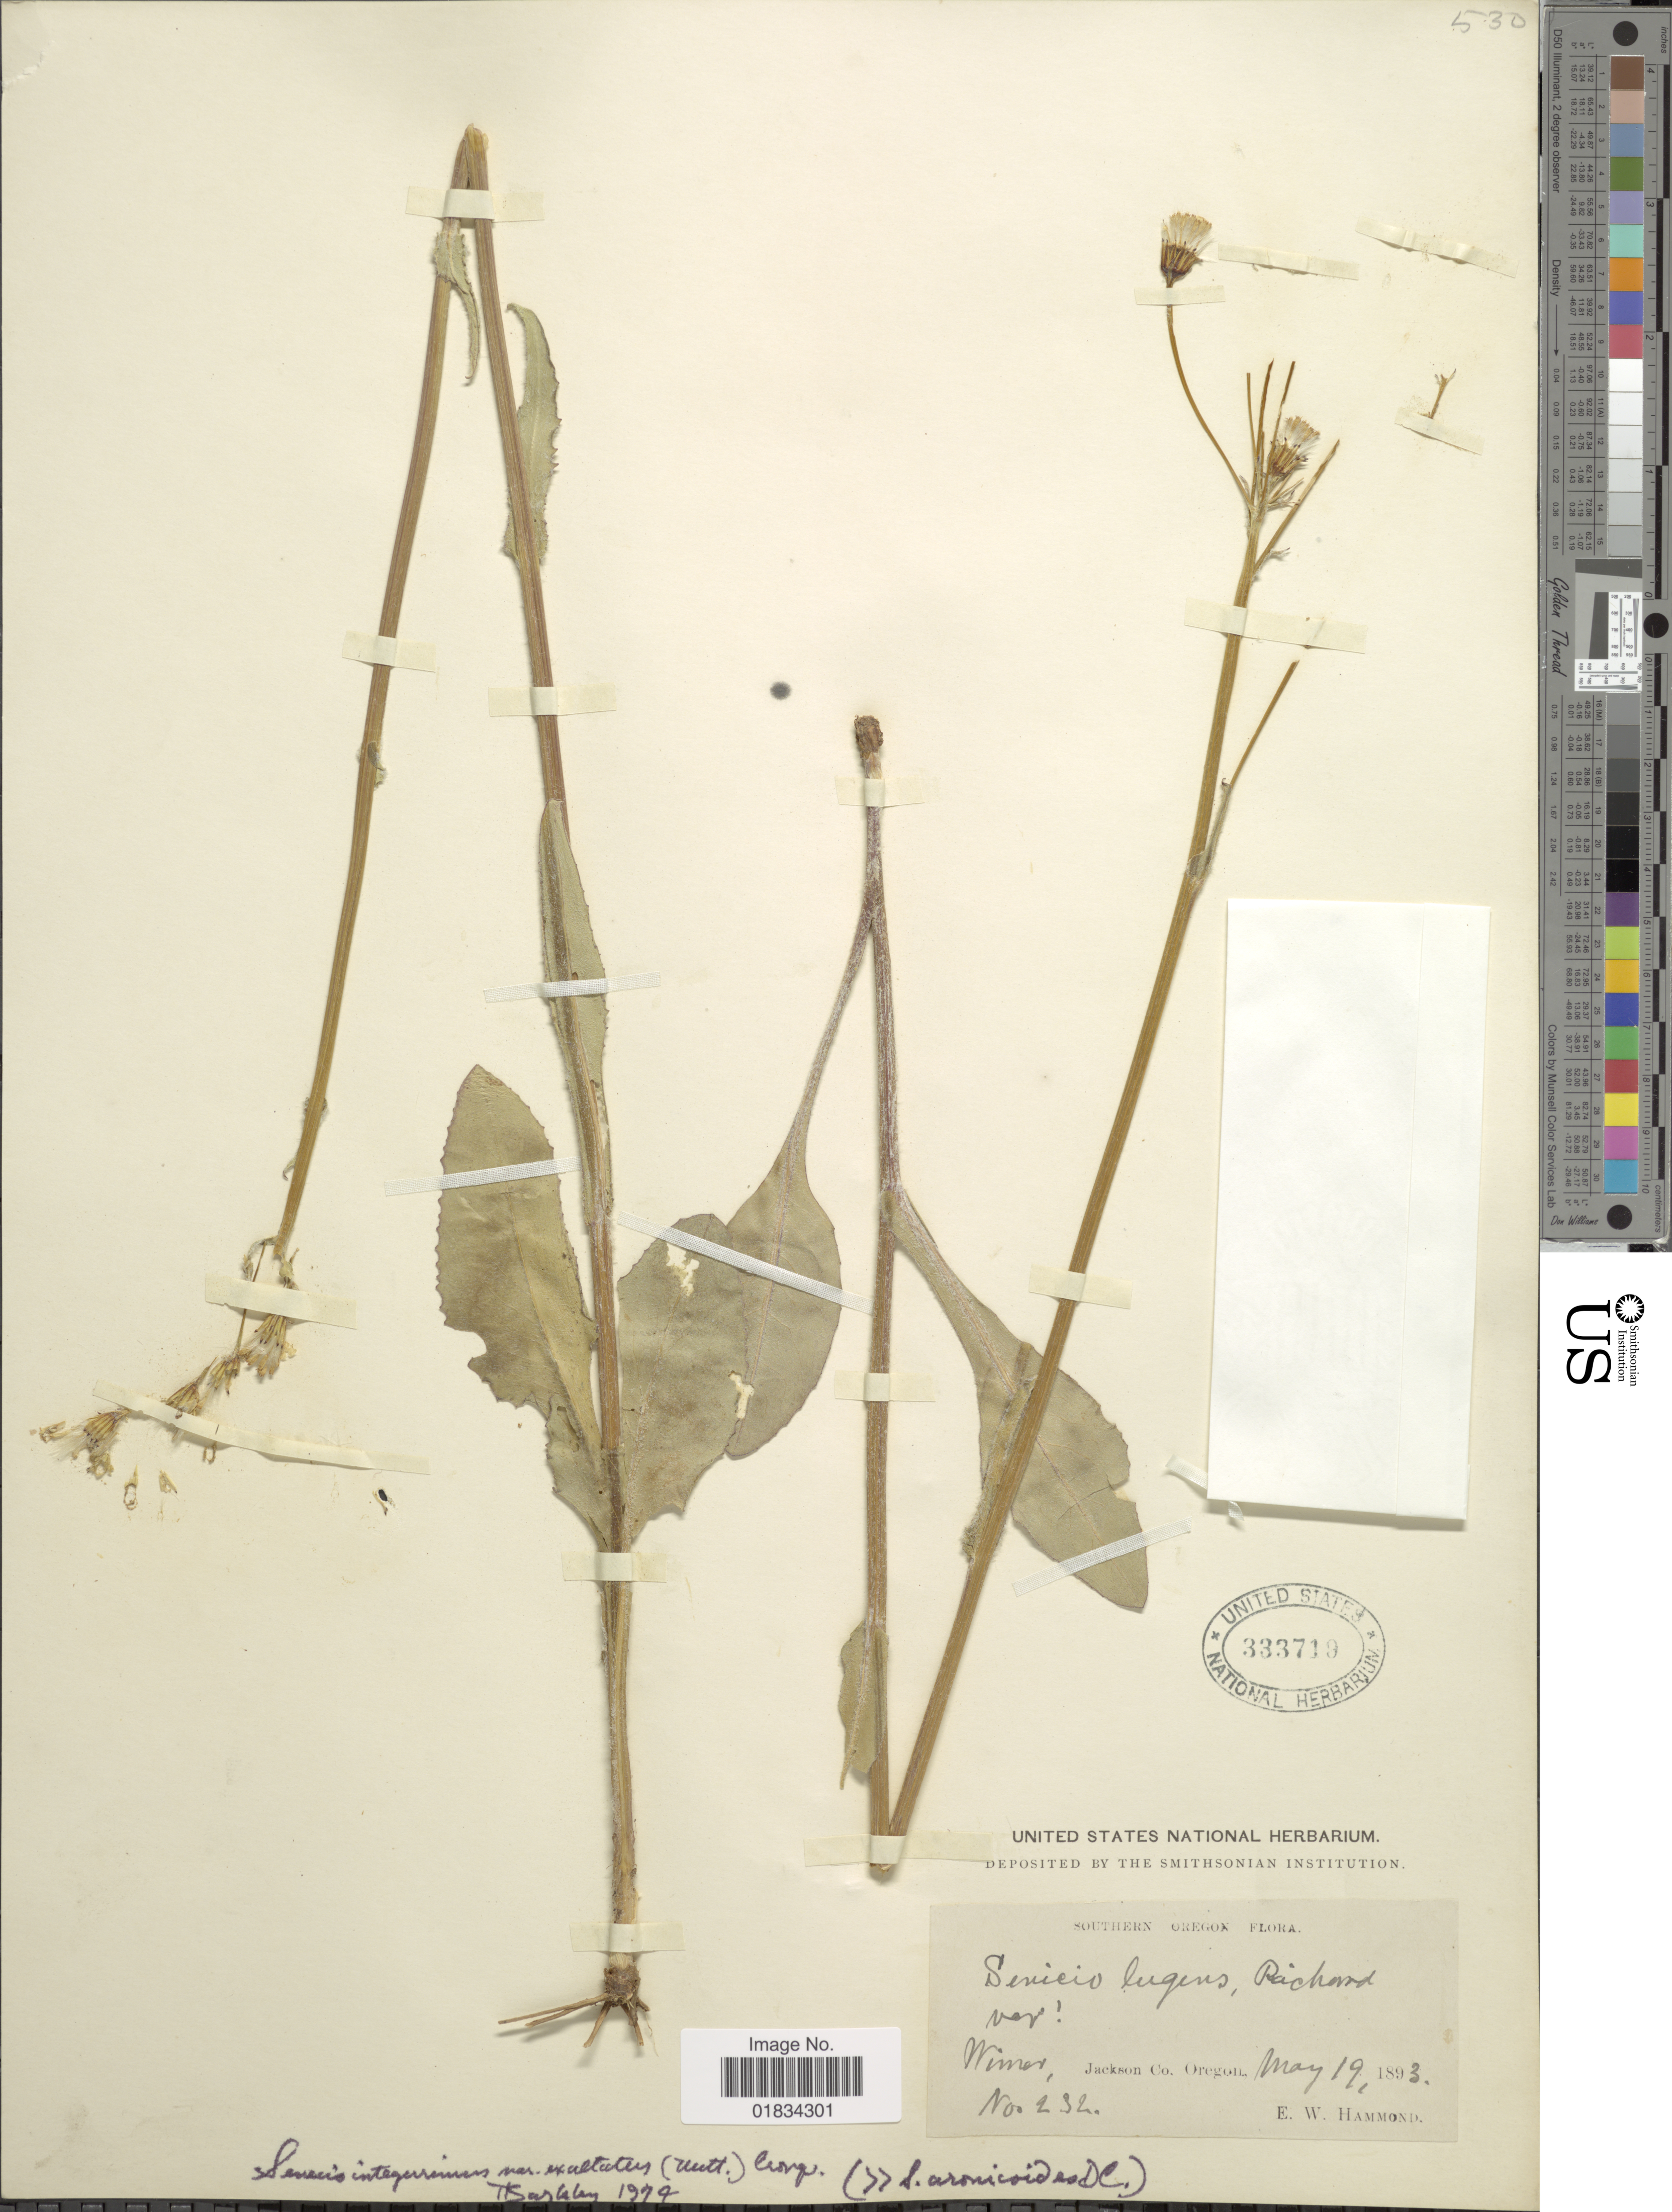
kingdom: Plantae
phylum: Tracheophyta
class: Magnoliopsida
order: Asterales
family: Asteraceae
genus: Senecio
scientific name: Senecio integerrimus var. exaltatus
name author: (Nutt.) Cronq.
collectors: E. Hammond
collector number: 232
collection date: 1893-05-19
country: United States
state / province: Oregon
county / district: Jackson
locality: Wimer, Jackson Co.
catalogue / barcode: US 333719